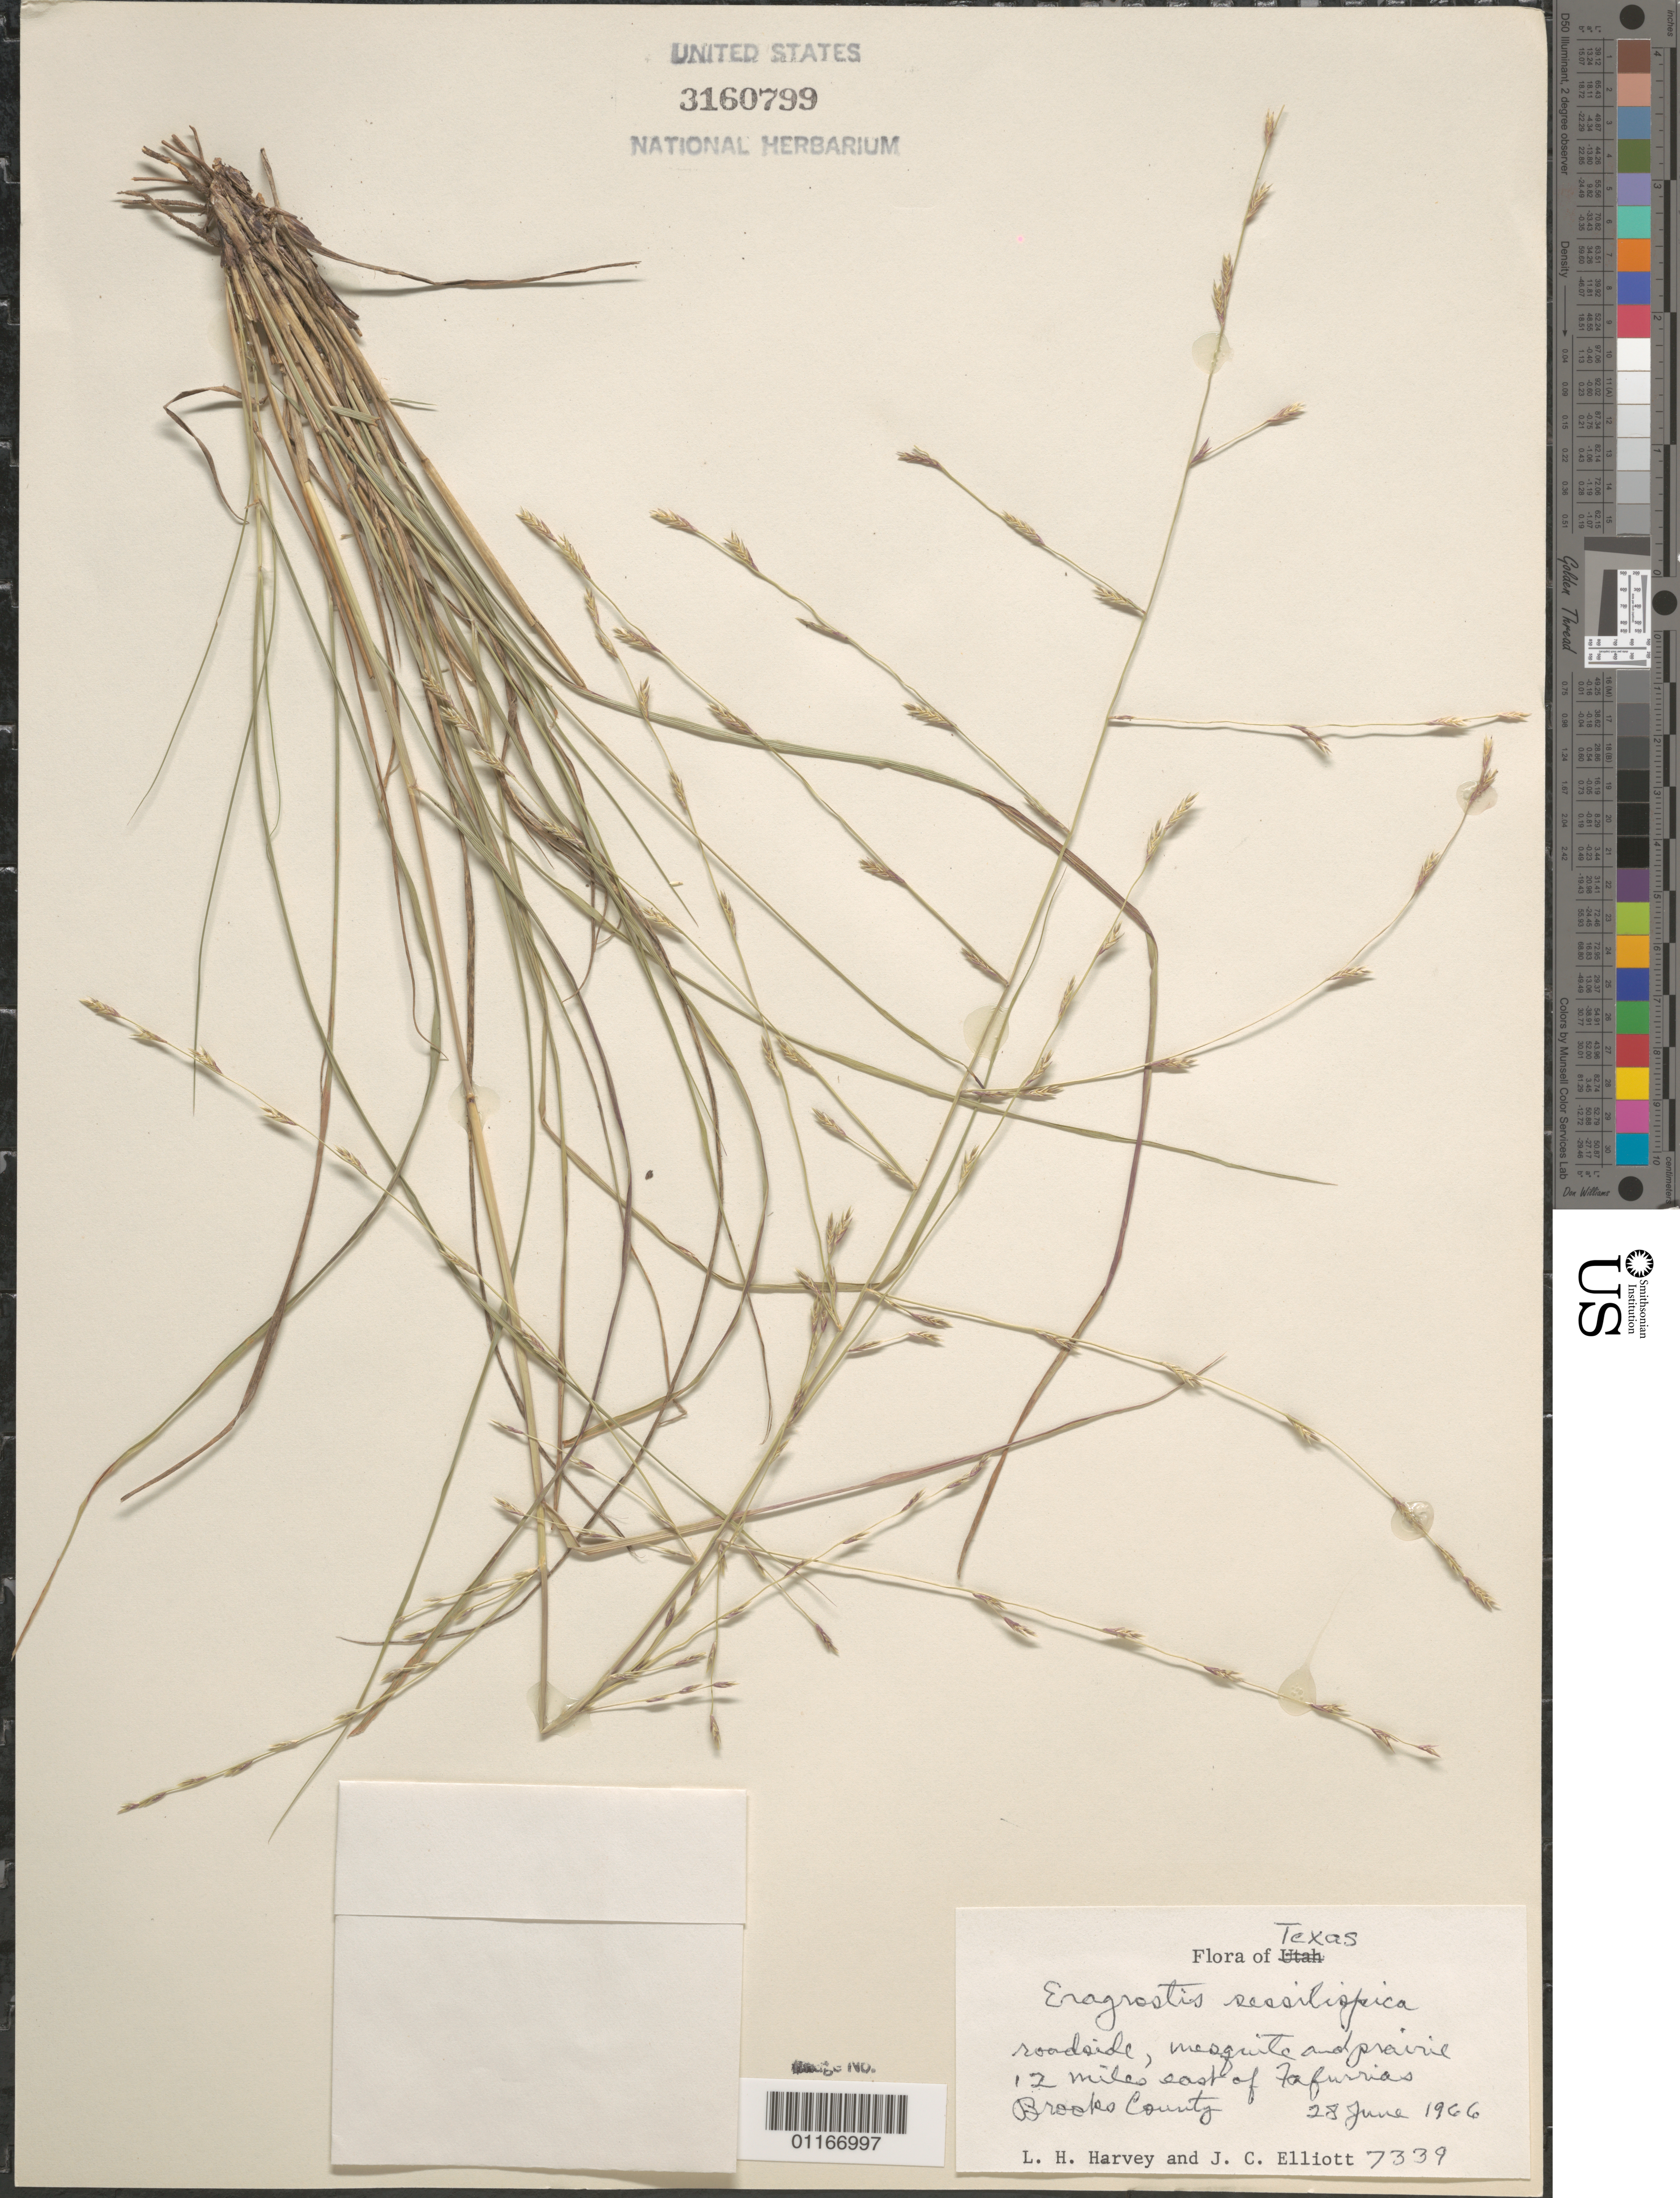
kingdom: Plantae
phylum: Tracheophyta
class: Liliopsida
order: Poales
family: Poaceae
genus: Eragrostis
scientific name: Eragrostis sessilispica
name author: Buckley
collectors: L. H. Harvey & J. C. Elliott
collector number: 7339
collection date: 1966-06-28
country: United States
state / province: Texas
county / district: Brooks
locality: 12 miles east of Fafurrias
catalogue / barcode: US 3160799